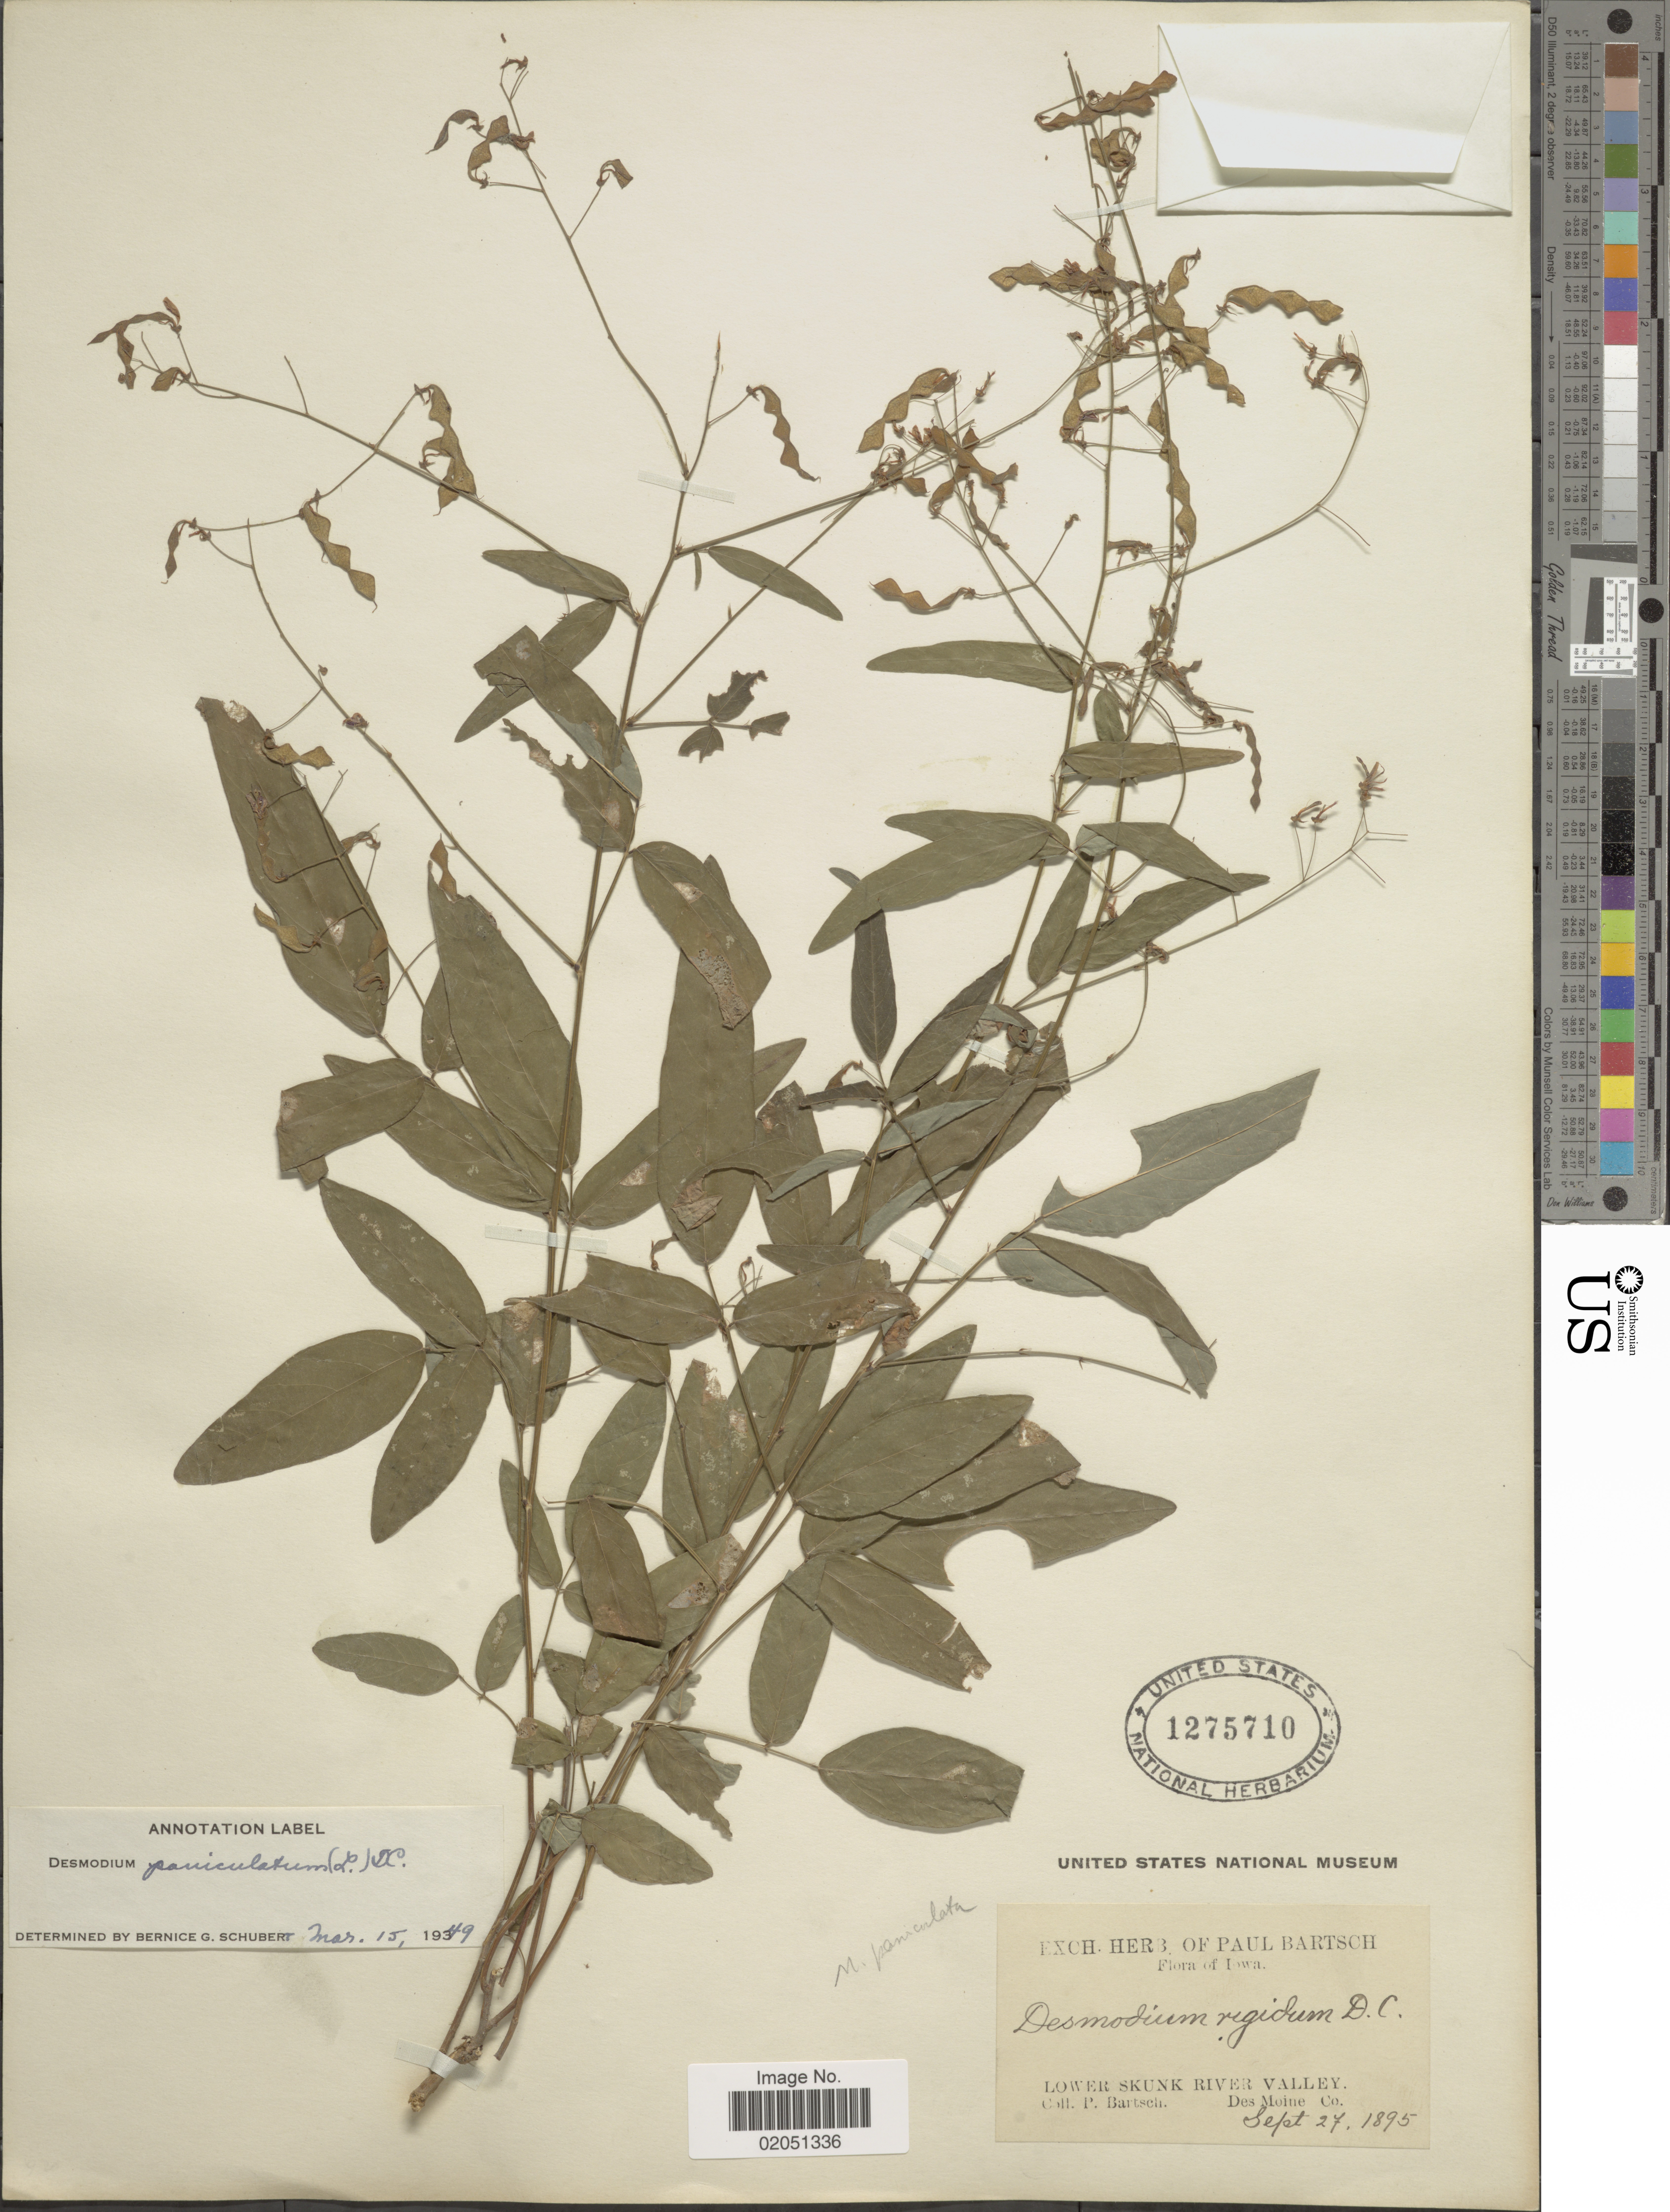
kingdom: Plantae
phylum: Tracheophyta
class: Magnoliopsida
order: Fabales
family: Fabaceae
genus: Desmodium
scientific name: Desmodium paniculatum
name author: (L.) DC.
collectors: P. Bartsch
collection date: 1895-09-27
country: United States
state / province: Iowa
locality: Lower Skunk River Valley, Des Moine Co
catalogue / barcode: US 1275710